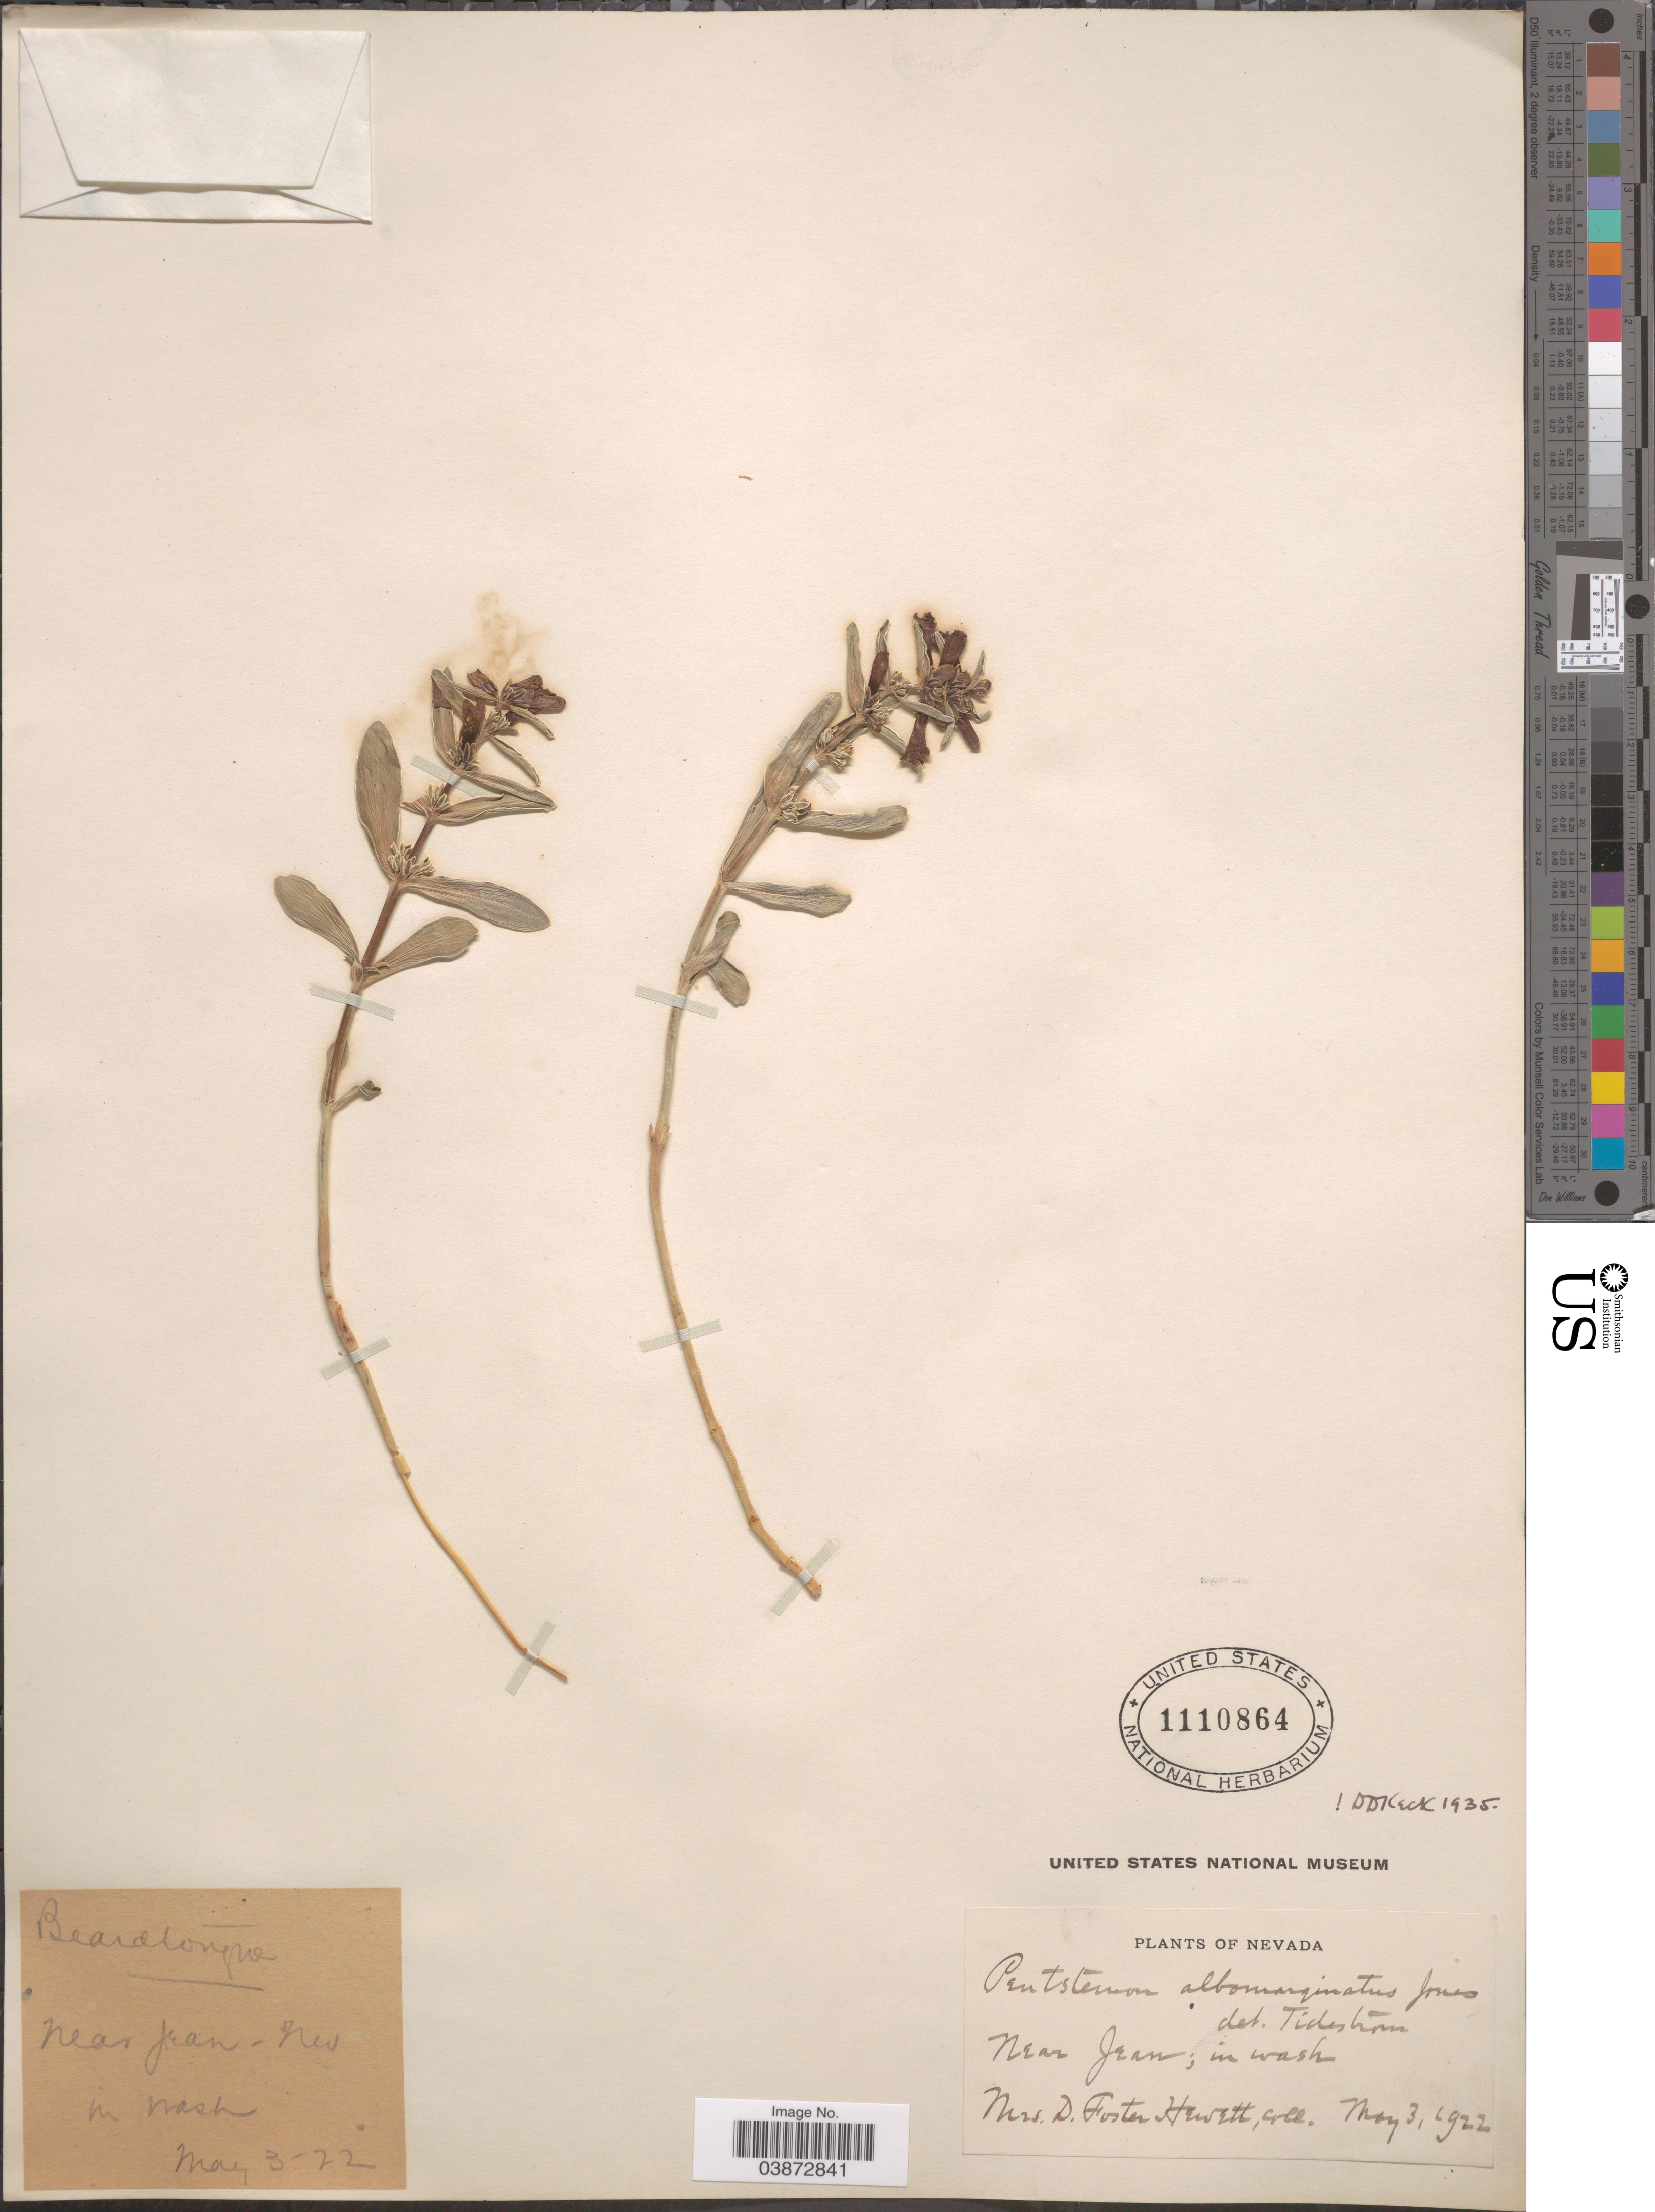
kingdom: Plantae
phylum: Tracheophyta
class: Magnoliopsida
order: Lamiales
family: Plantaginaceae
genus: Penstemon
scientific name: Penstemon albomarginatus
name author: M.E. Jones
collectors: D. Hewett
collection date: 1922-05-03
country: United States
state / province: Nevada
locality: Near Jean; in wash.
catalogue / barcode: US 1110864